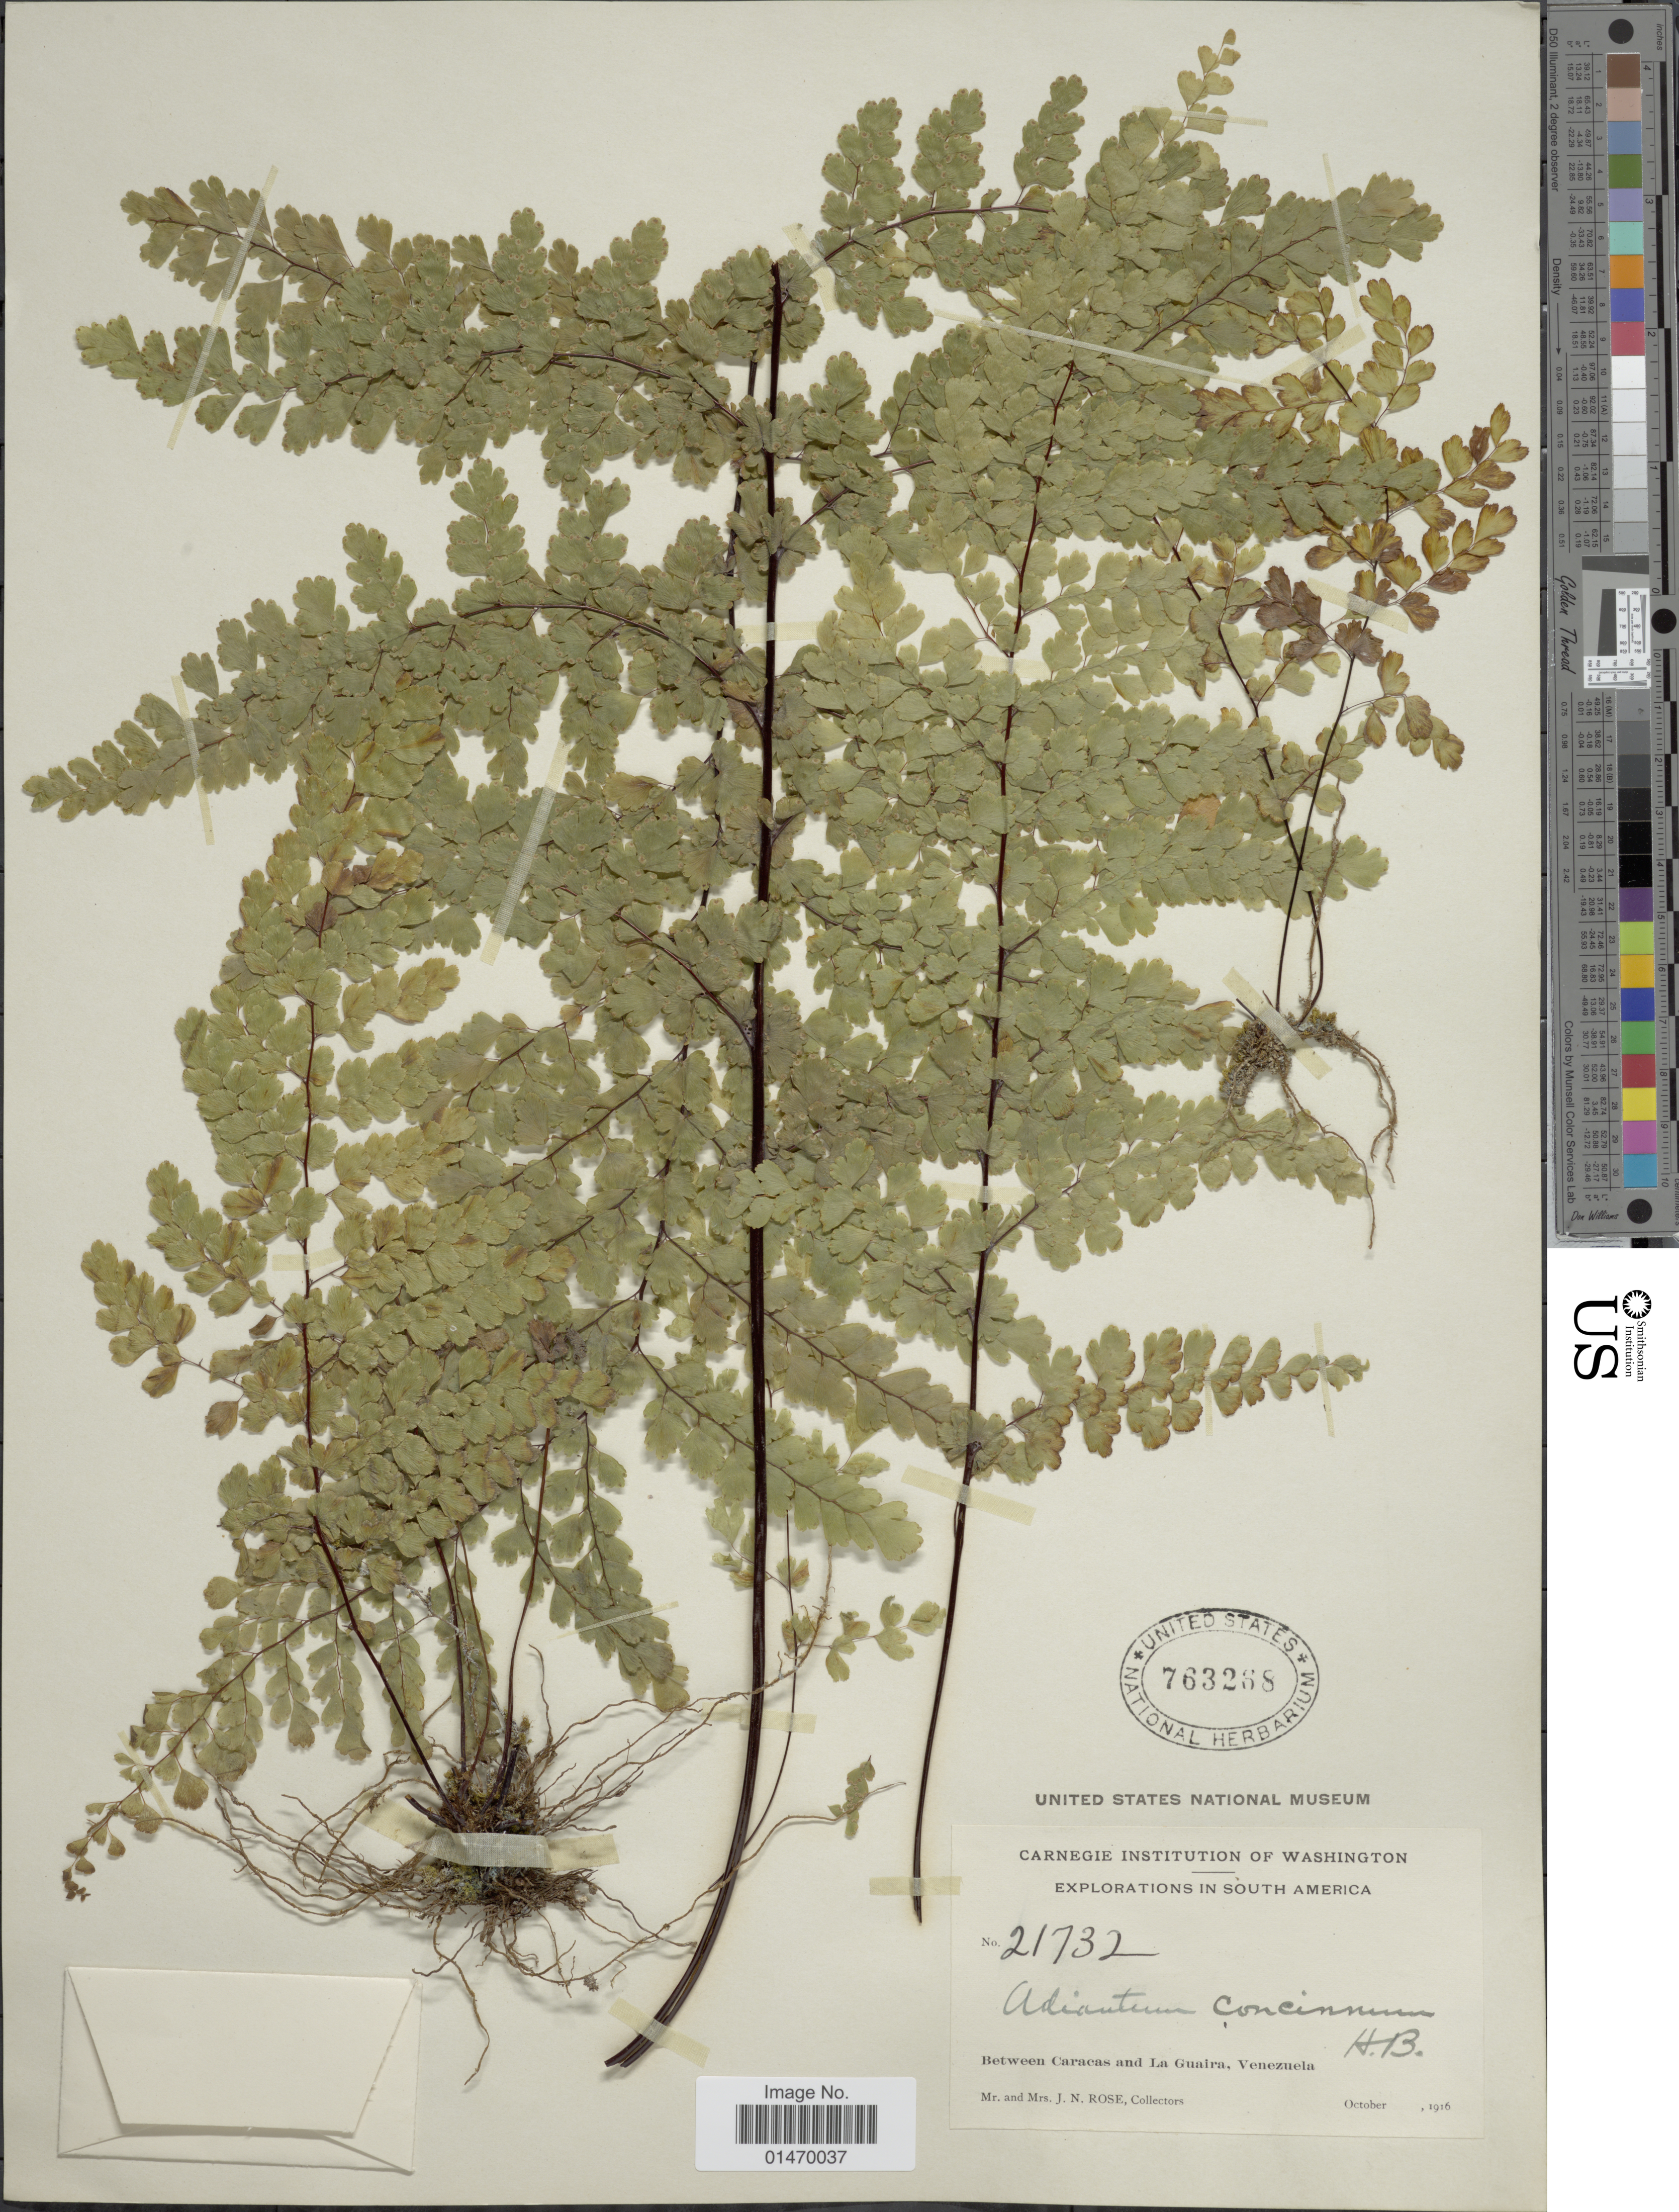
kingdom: Plantae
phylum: Tracheophyta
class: Polypodiopsida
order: Polypodiales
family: Pteridaceae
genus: Adiantum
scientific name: Adiantum concinnum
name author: Humb. & Bonpl. ex Willd.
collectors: J. N. Rose & L. B. Rose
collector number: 21732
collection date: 1916-10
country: Venezuela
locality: South America. Between Caracas and La Guaira.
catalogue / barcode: US 763268